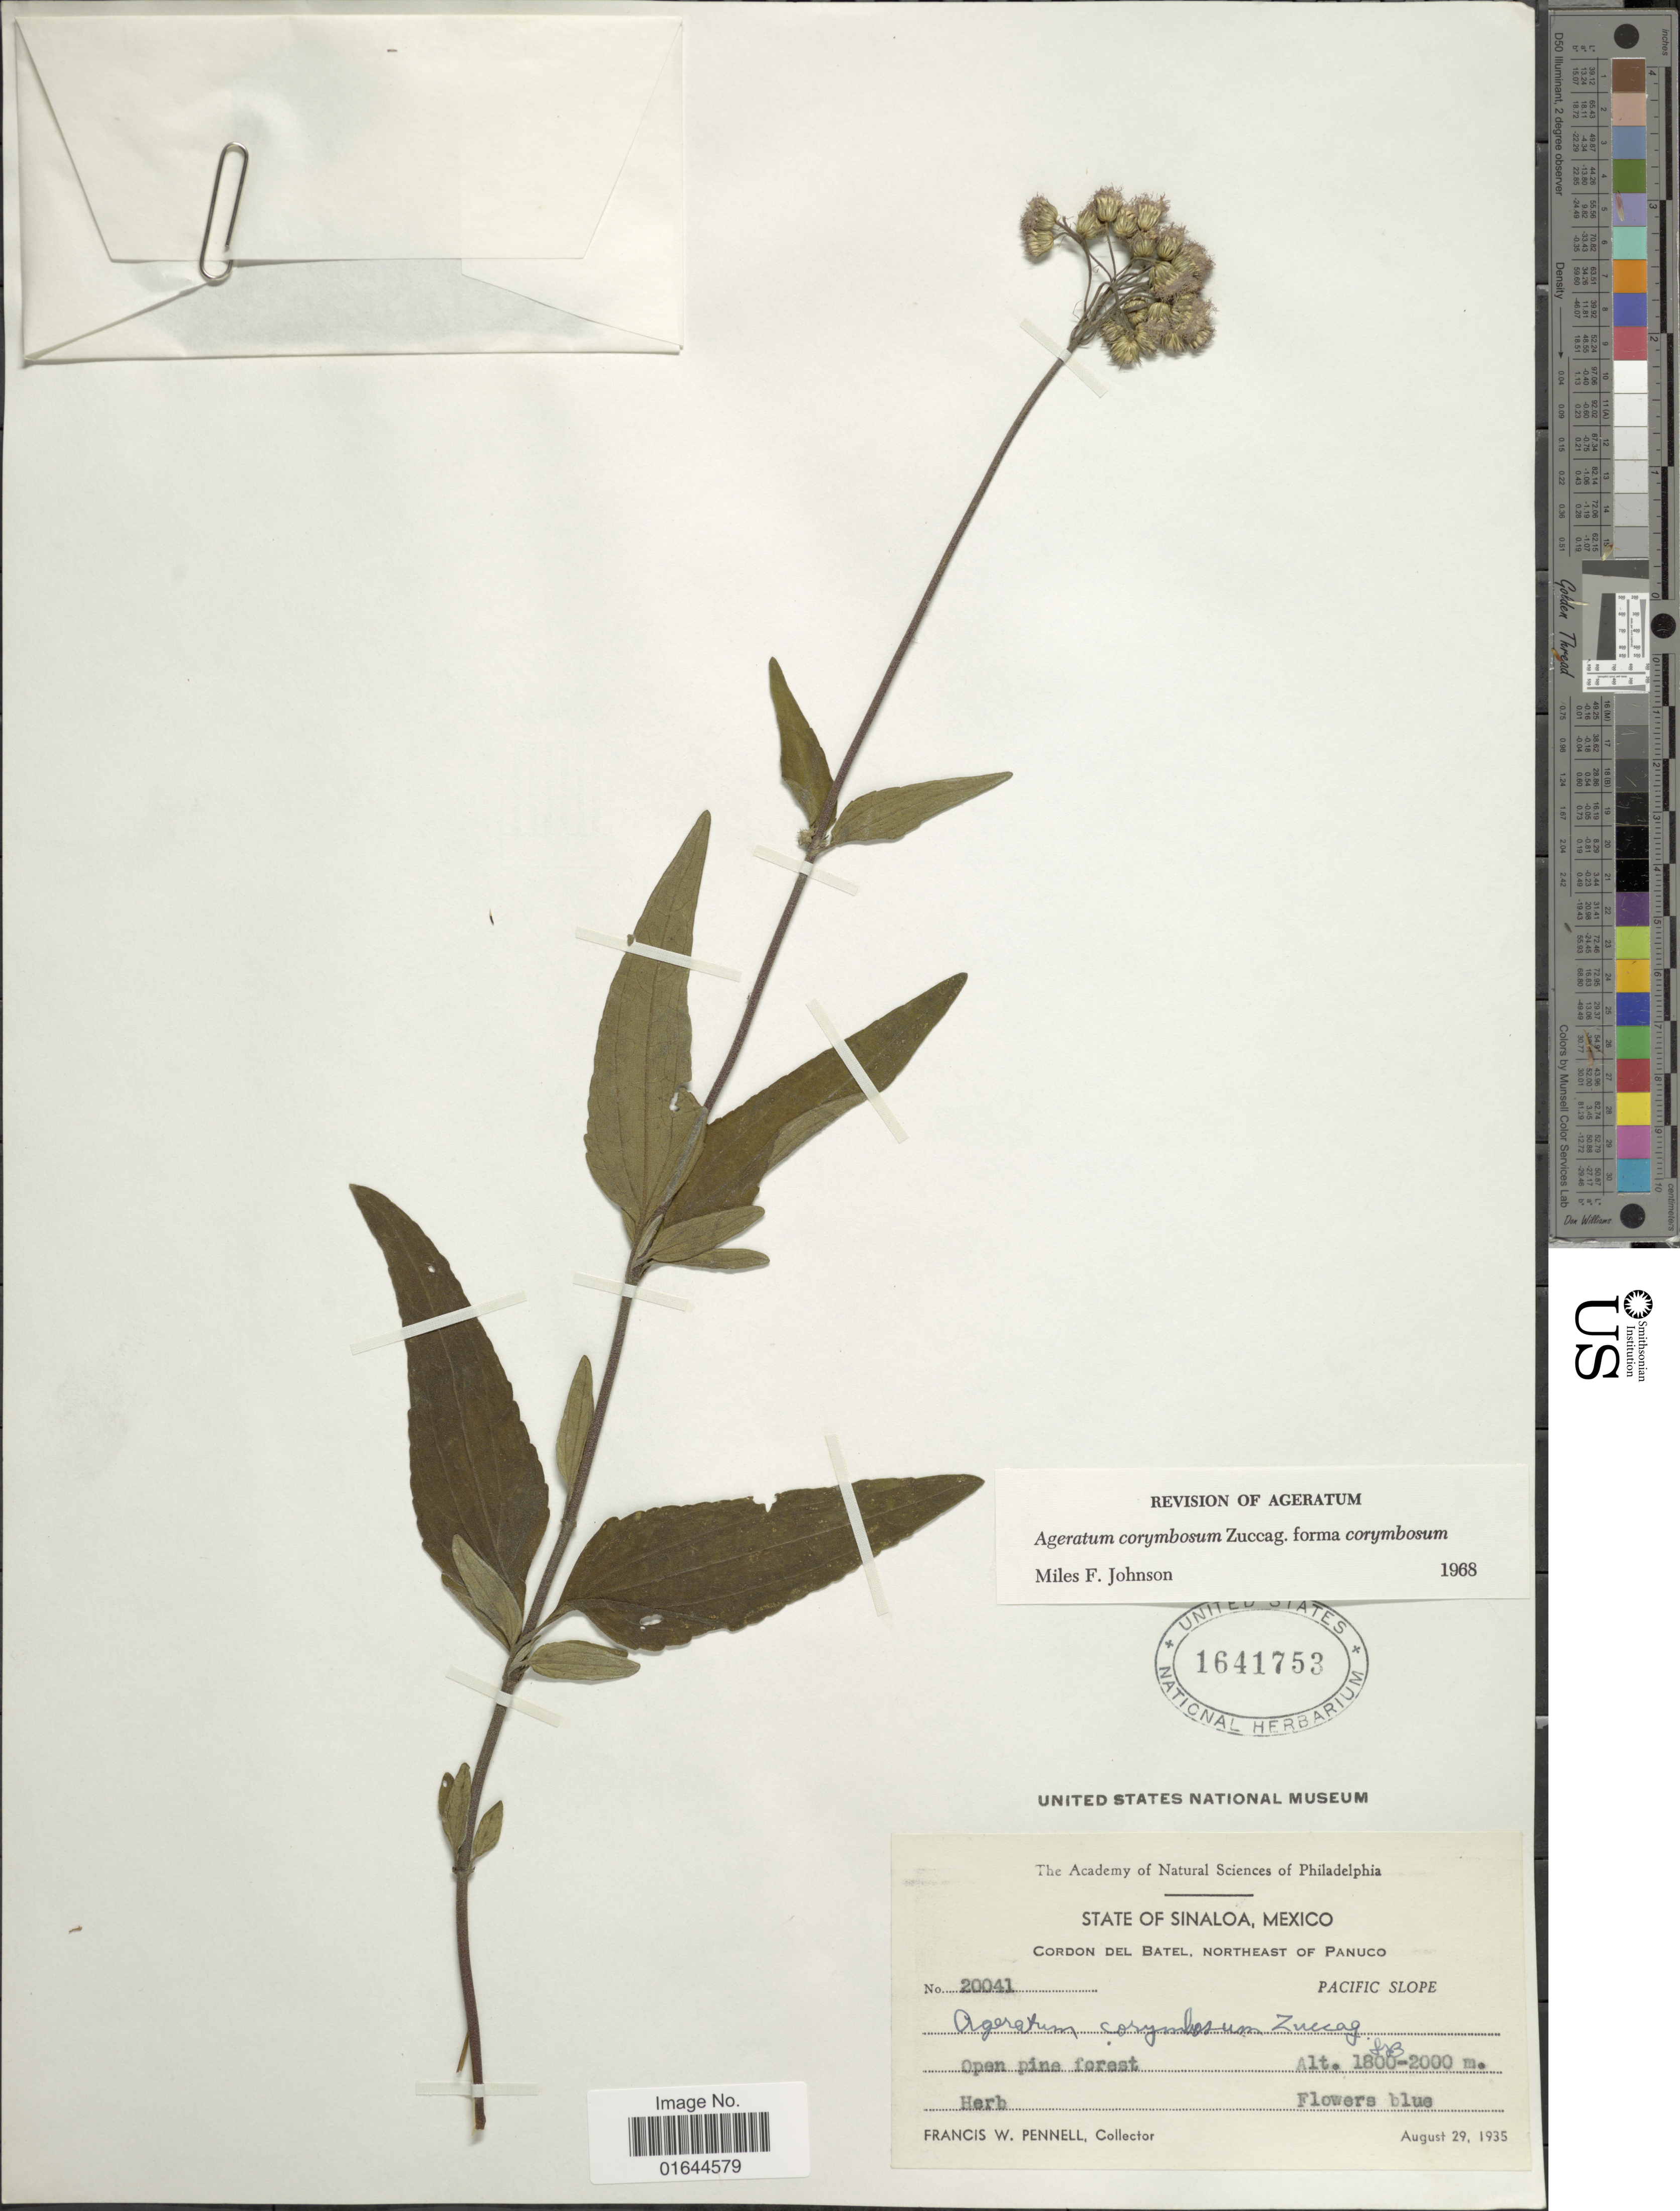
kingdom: Plantae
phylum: Tracheophyta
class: Magnoliopsida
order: Asterales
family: Asteraceae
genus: Ageratum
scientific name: Ageratum corymbosum f. corymbosum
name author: Zuccagni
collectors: F. W. Pennell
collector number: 20041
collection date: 1935-08-29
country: Mexico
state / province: Sinaloa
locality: State of Sinaloa, Mexico, Cordon del Batel, Northeast of Panuco, Pacific Slope.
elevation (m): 1800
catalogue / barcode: US 1641753